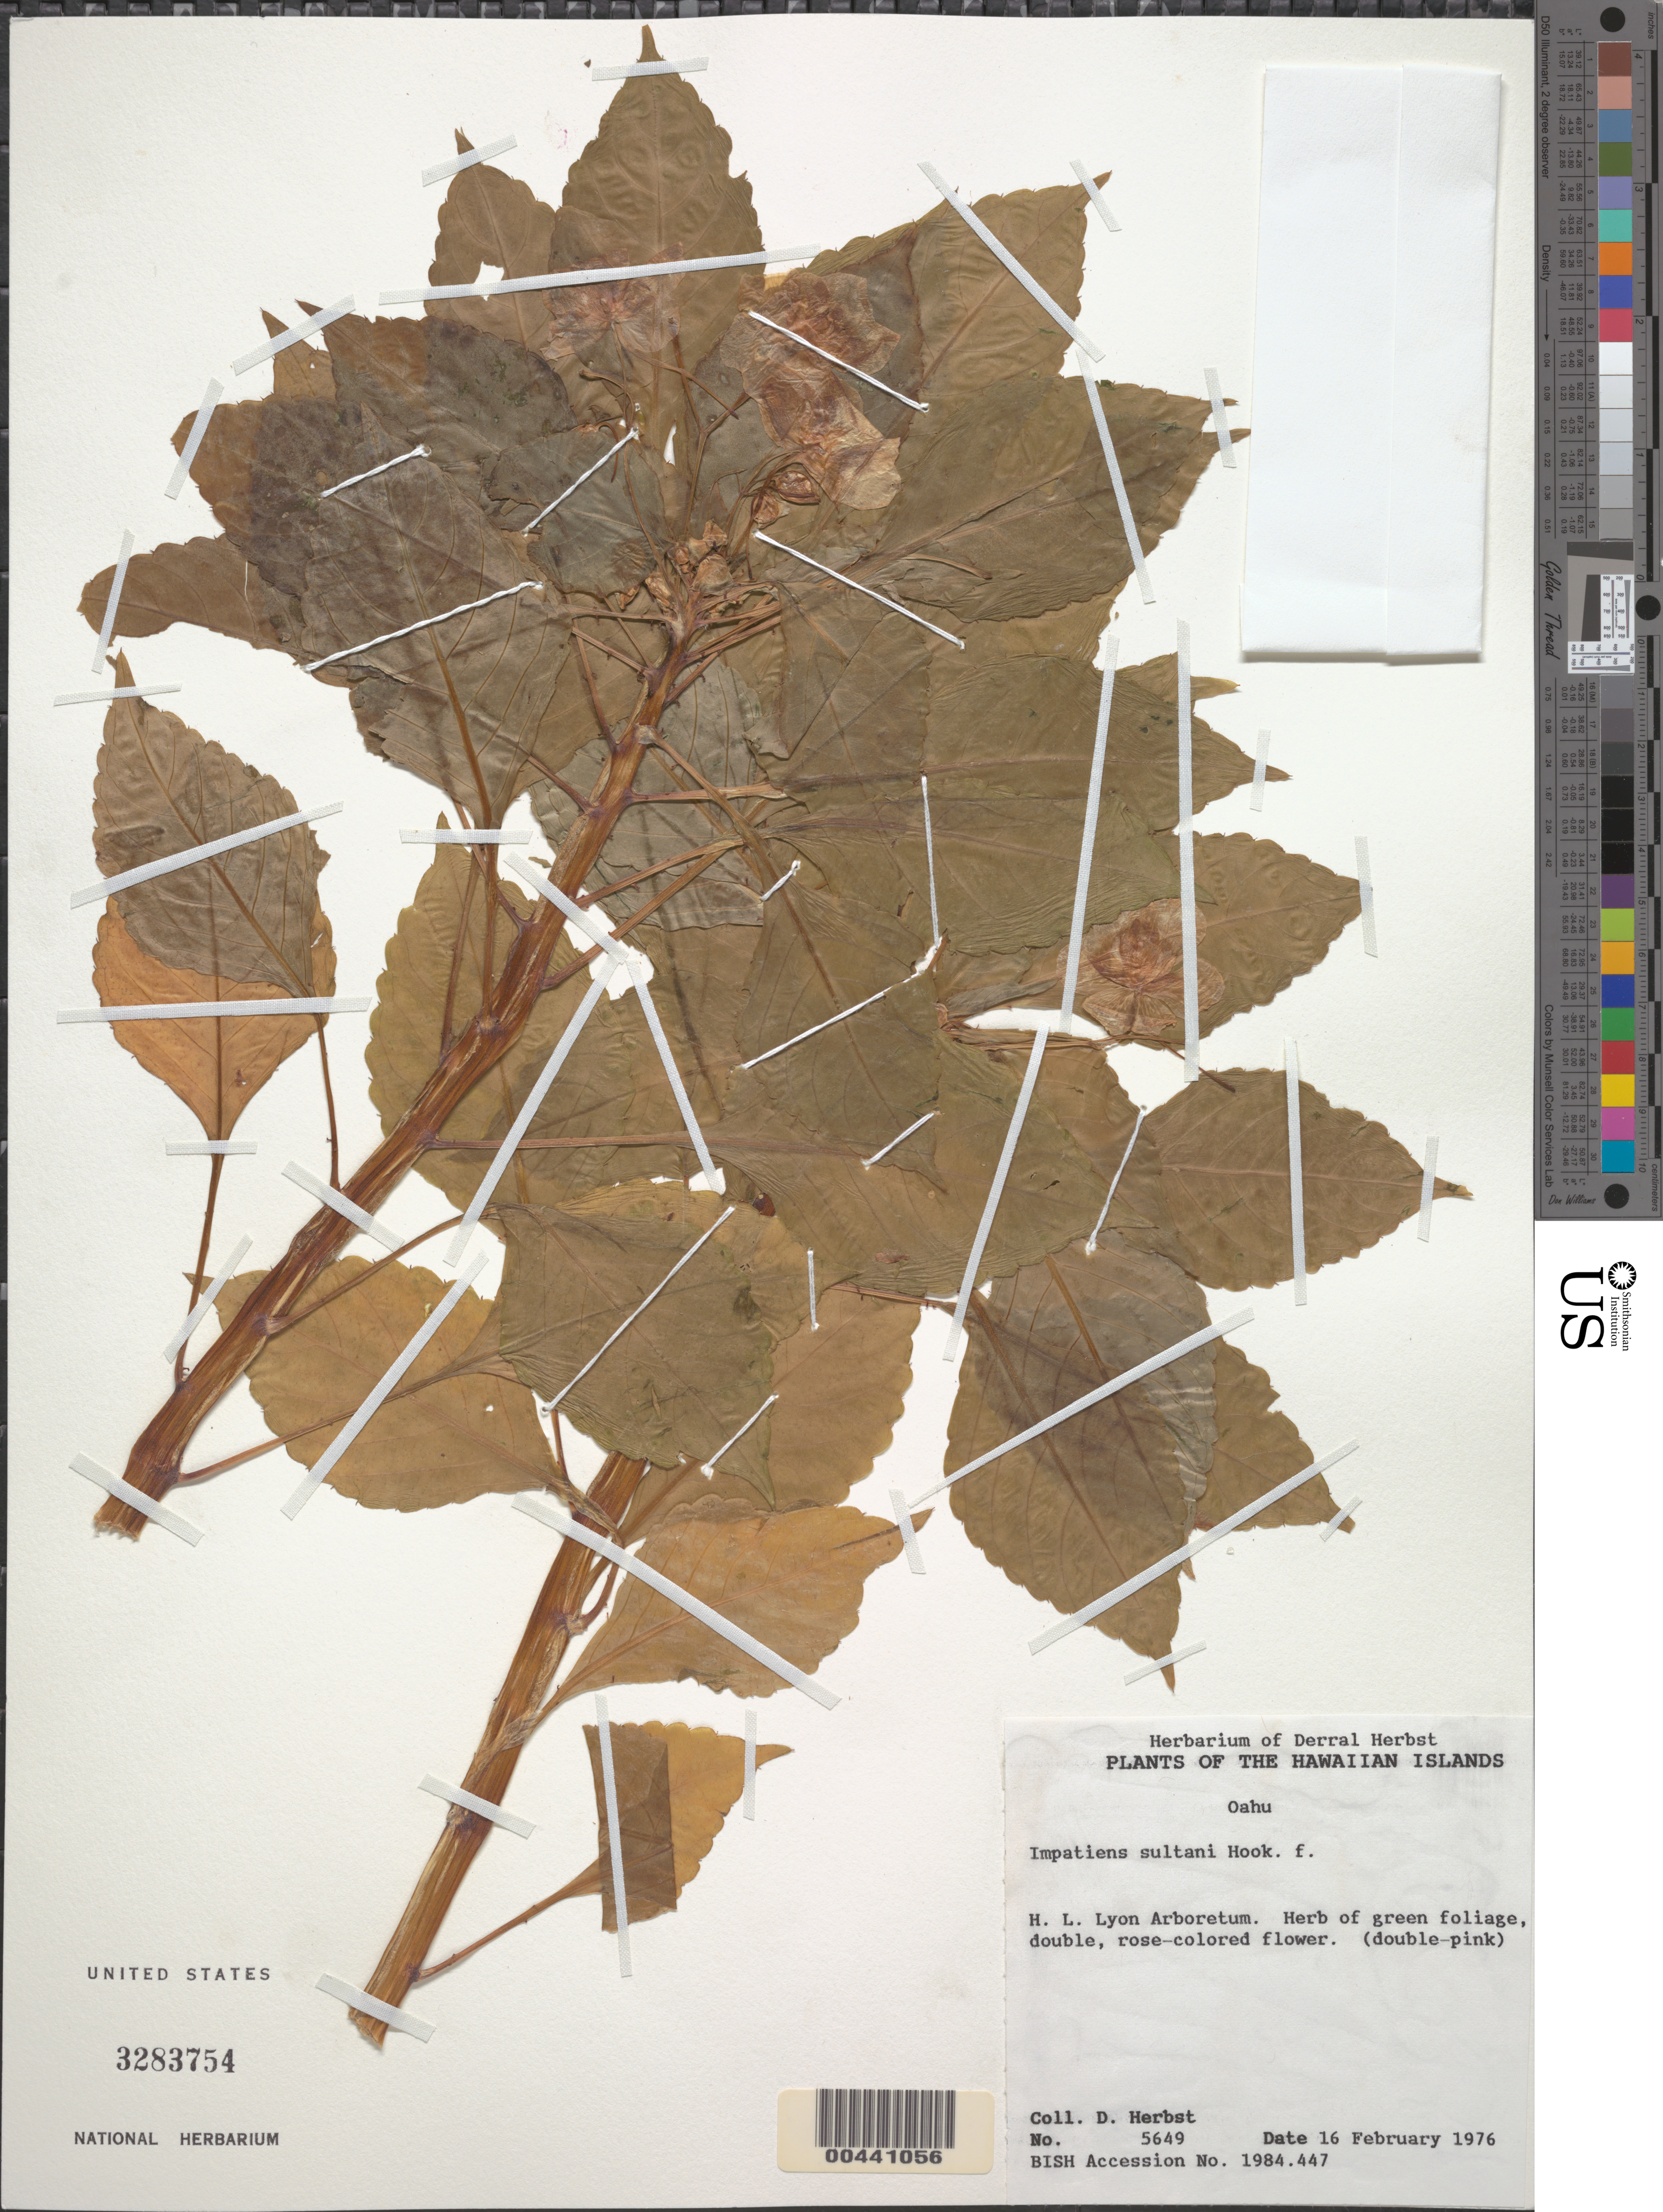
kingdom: Plantae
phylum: Tracheophyta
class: Magnoliopsida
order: Ericales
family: Balsaminaceae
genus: Impatiens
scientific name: Impatiens walleriana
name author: Hook. f.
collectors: D. R. Herbst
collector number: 5649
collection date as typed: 16 Feb 1976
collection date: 1976-02-16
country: United States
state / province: Hawaii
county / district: Honolulu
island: Oahu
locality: H. L. Lyon Arboretum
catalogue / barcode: US 3283754